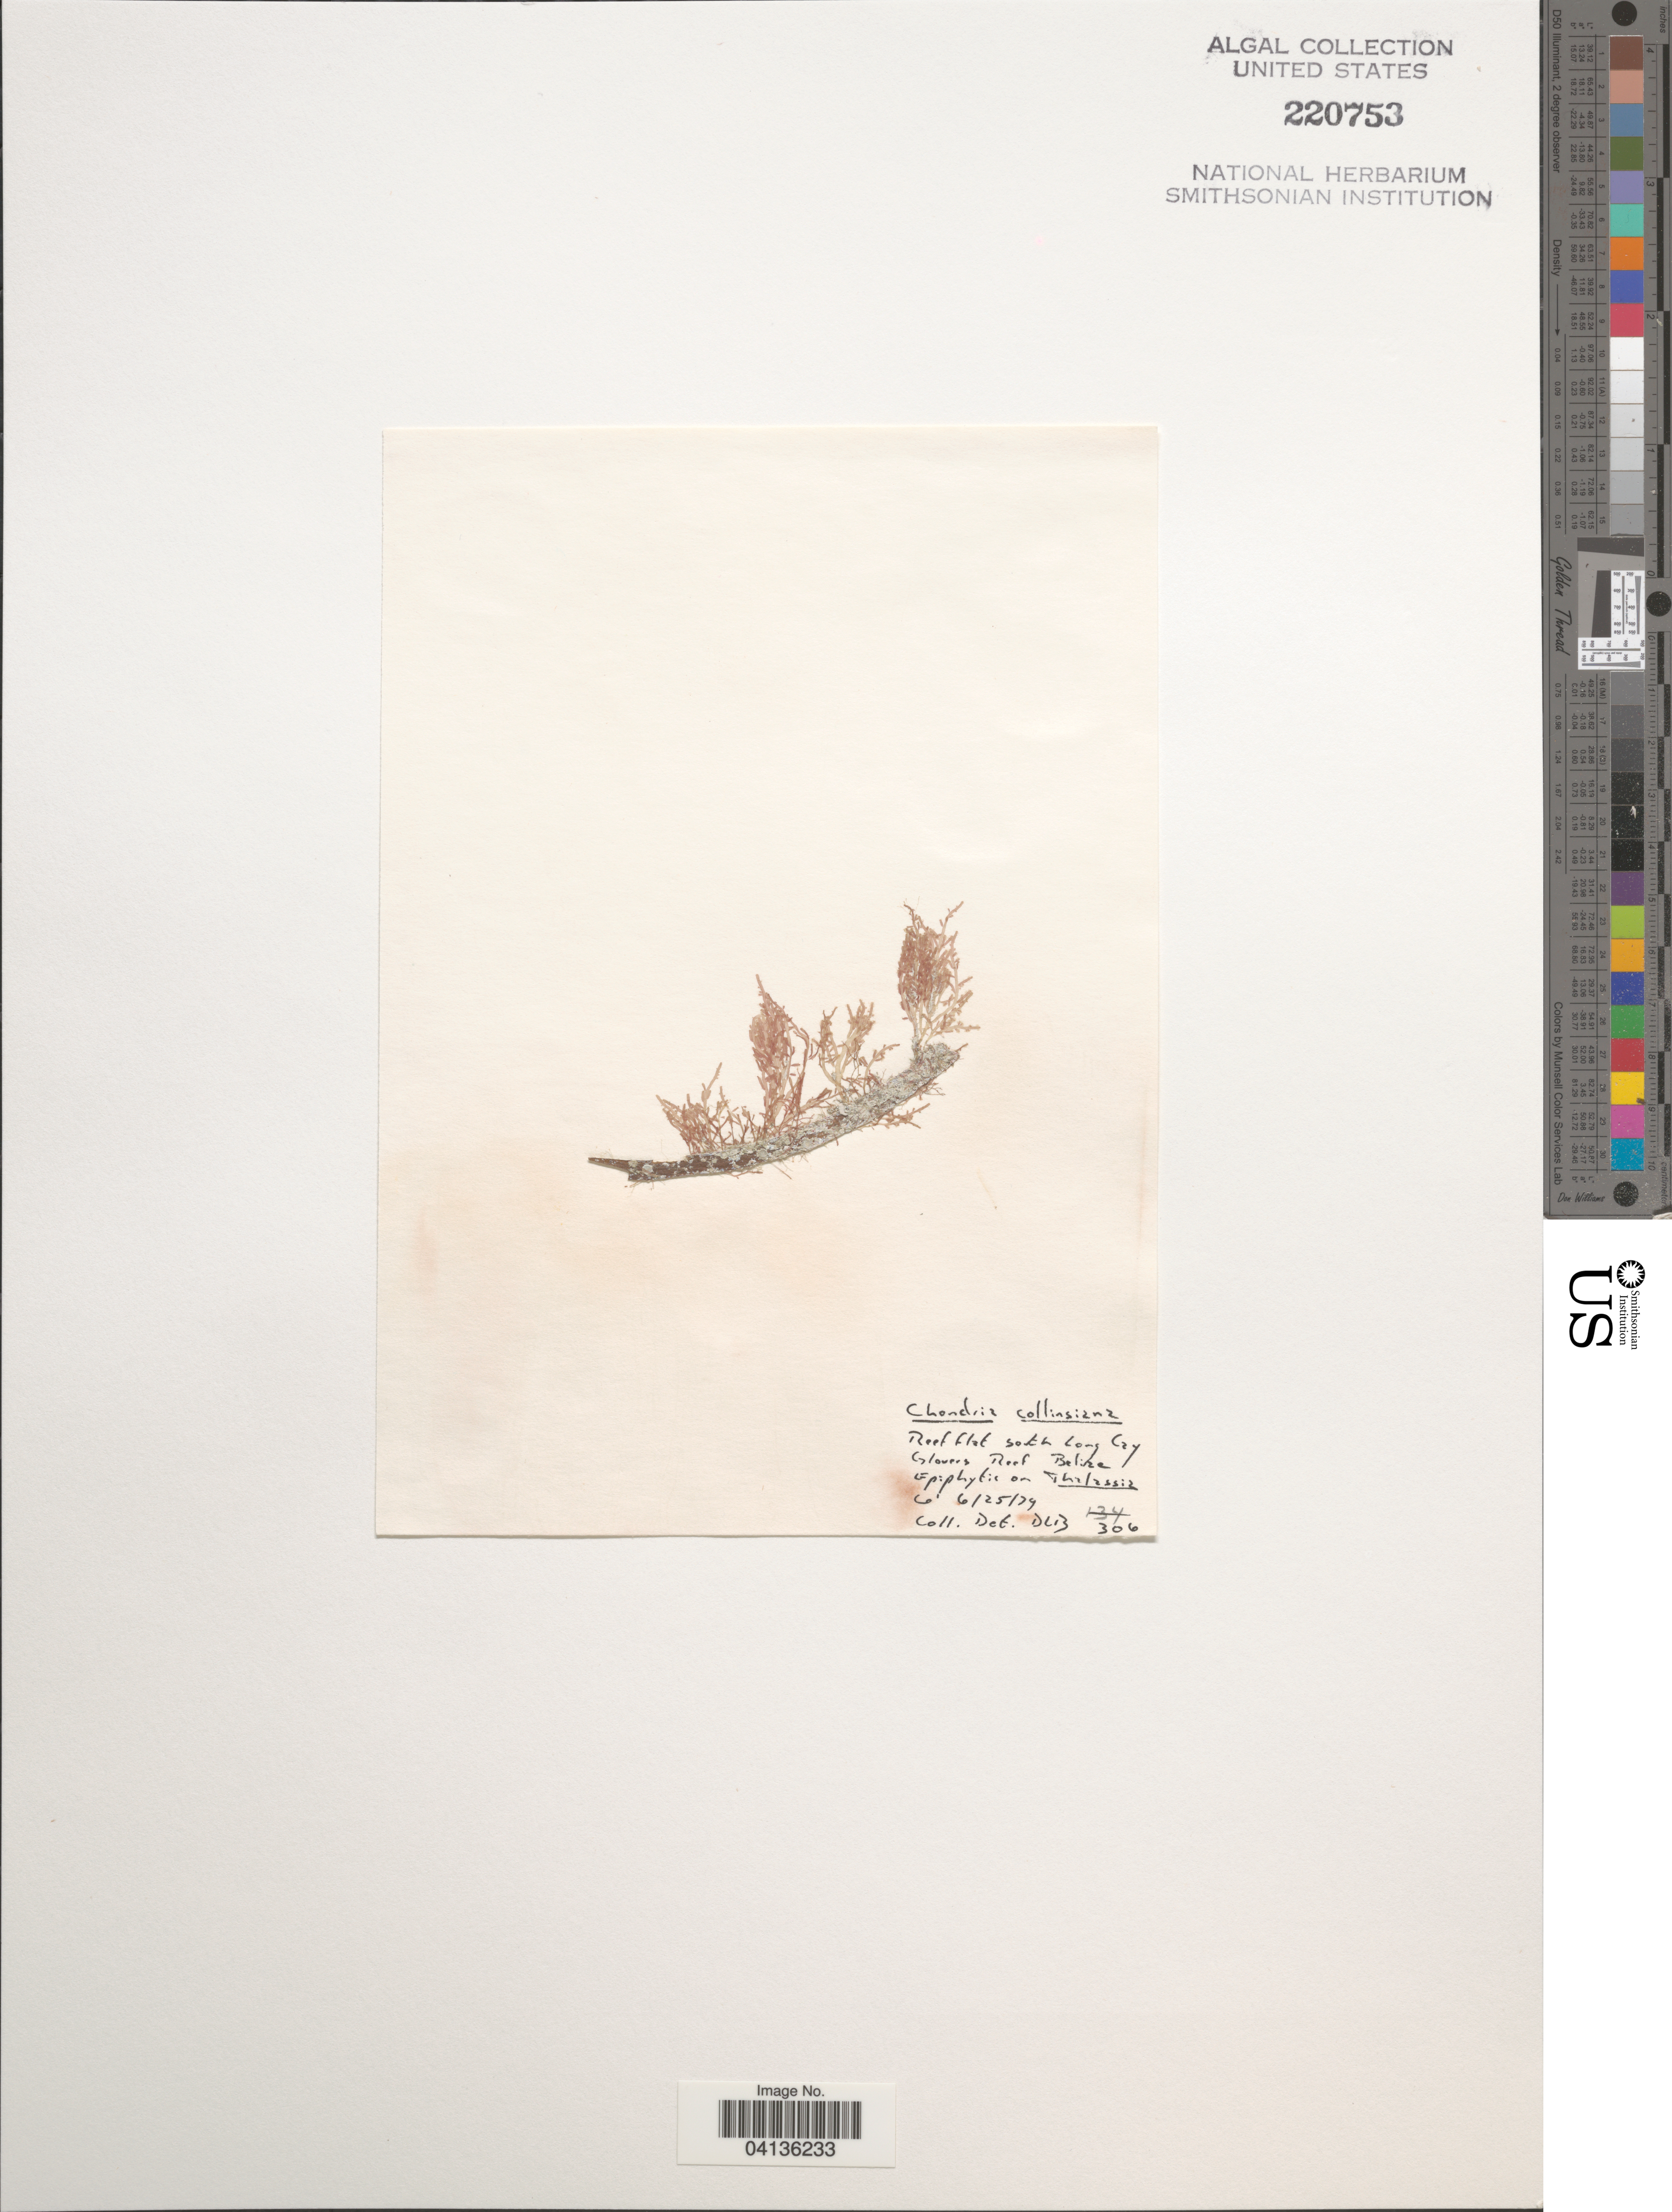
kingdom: Plantae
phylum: Rhodophyta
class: Florideophyceae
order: Ceramiales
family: Rhodomelaceae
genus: Chondria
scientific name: Chondria collinsiana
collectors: D. L. B.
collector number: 306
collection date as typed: Transcribed d/m/y: 25/6/79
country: Belize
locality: Reef flat south Long Cay Glovers Reef.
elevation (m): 2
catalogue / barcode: US 220753